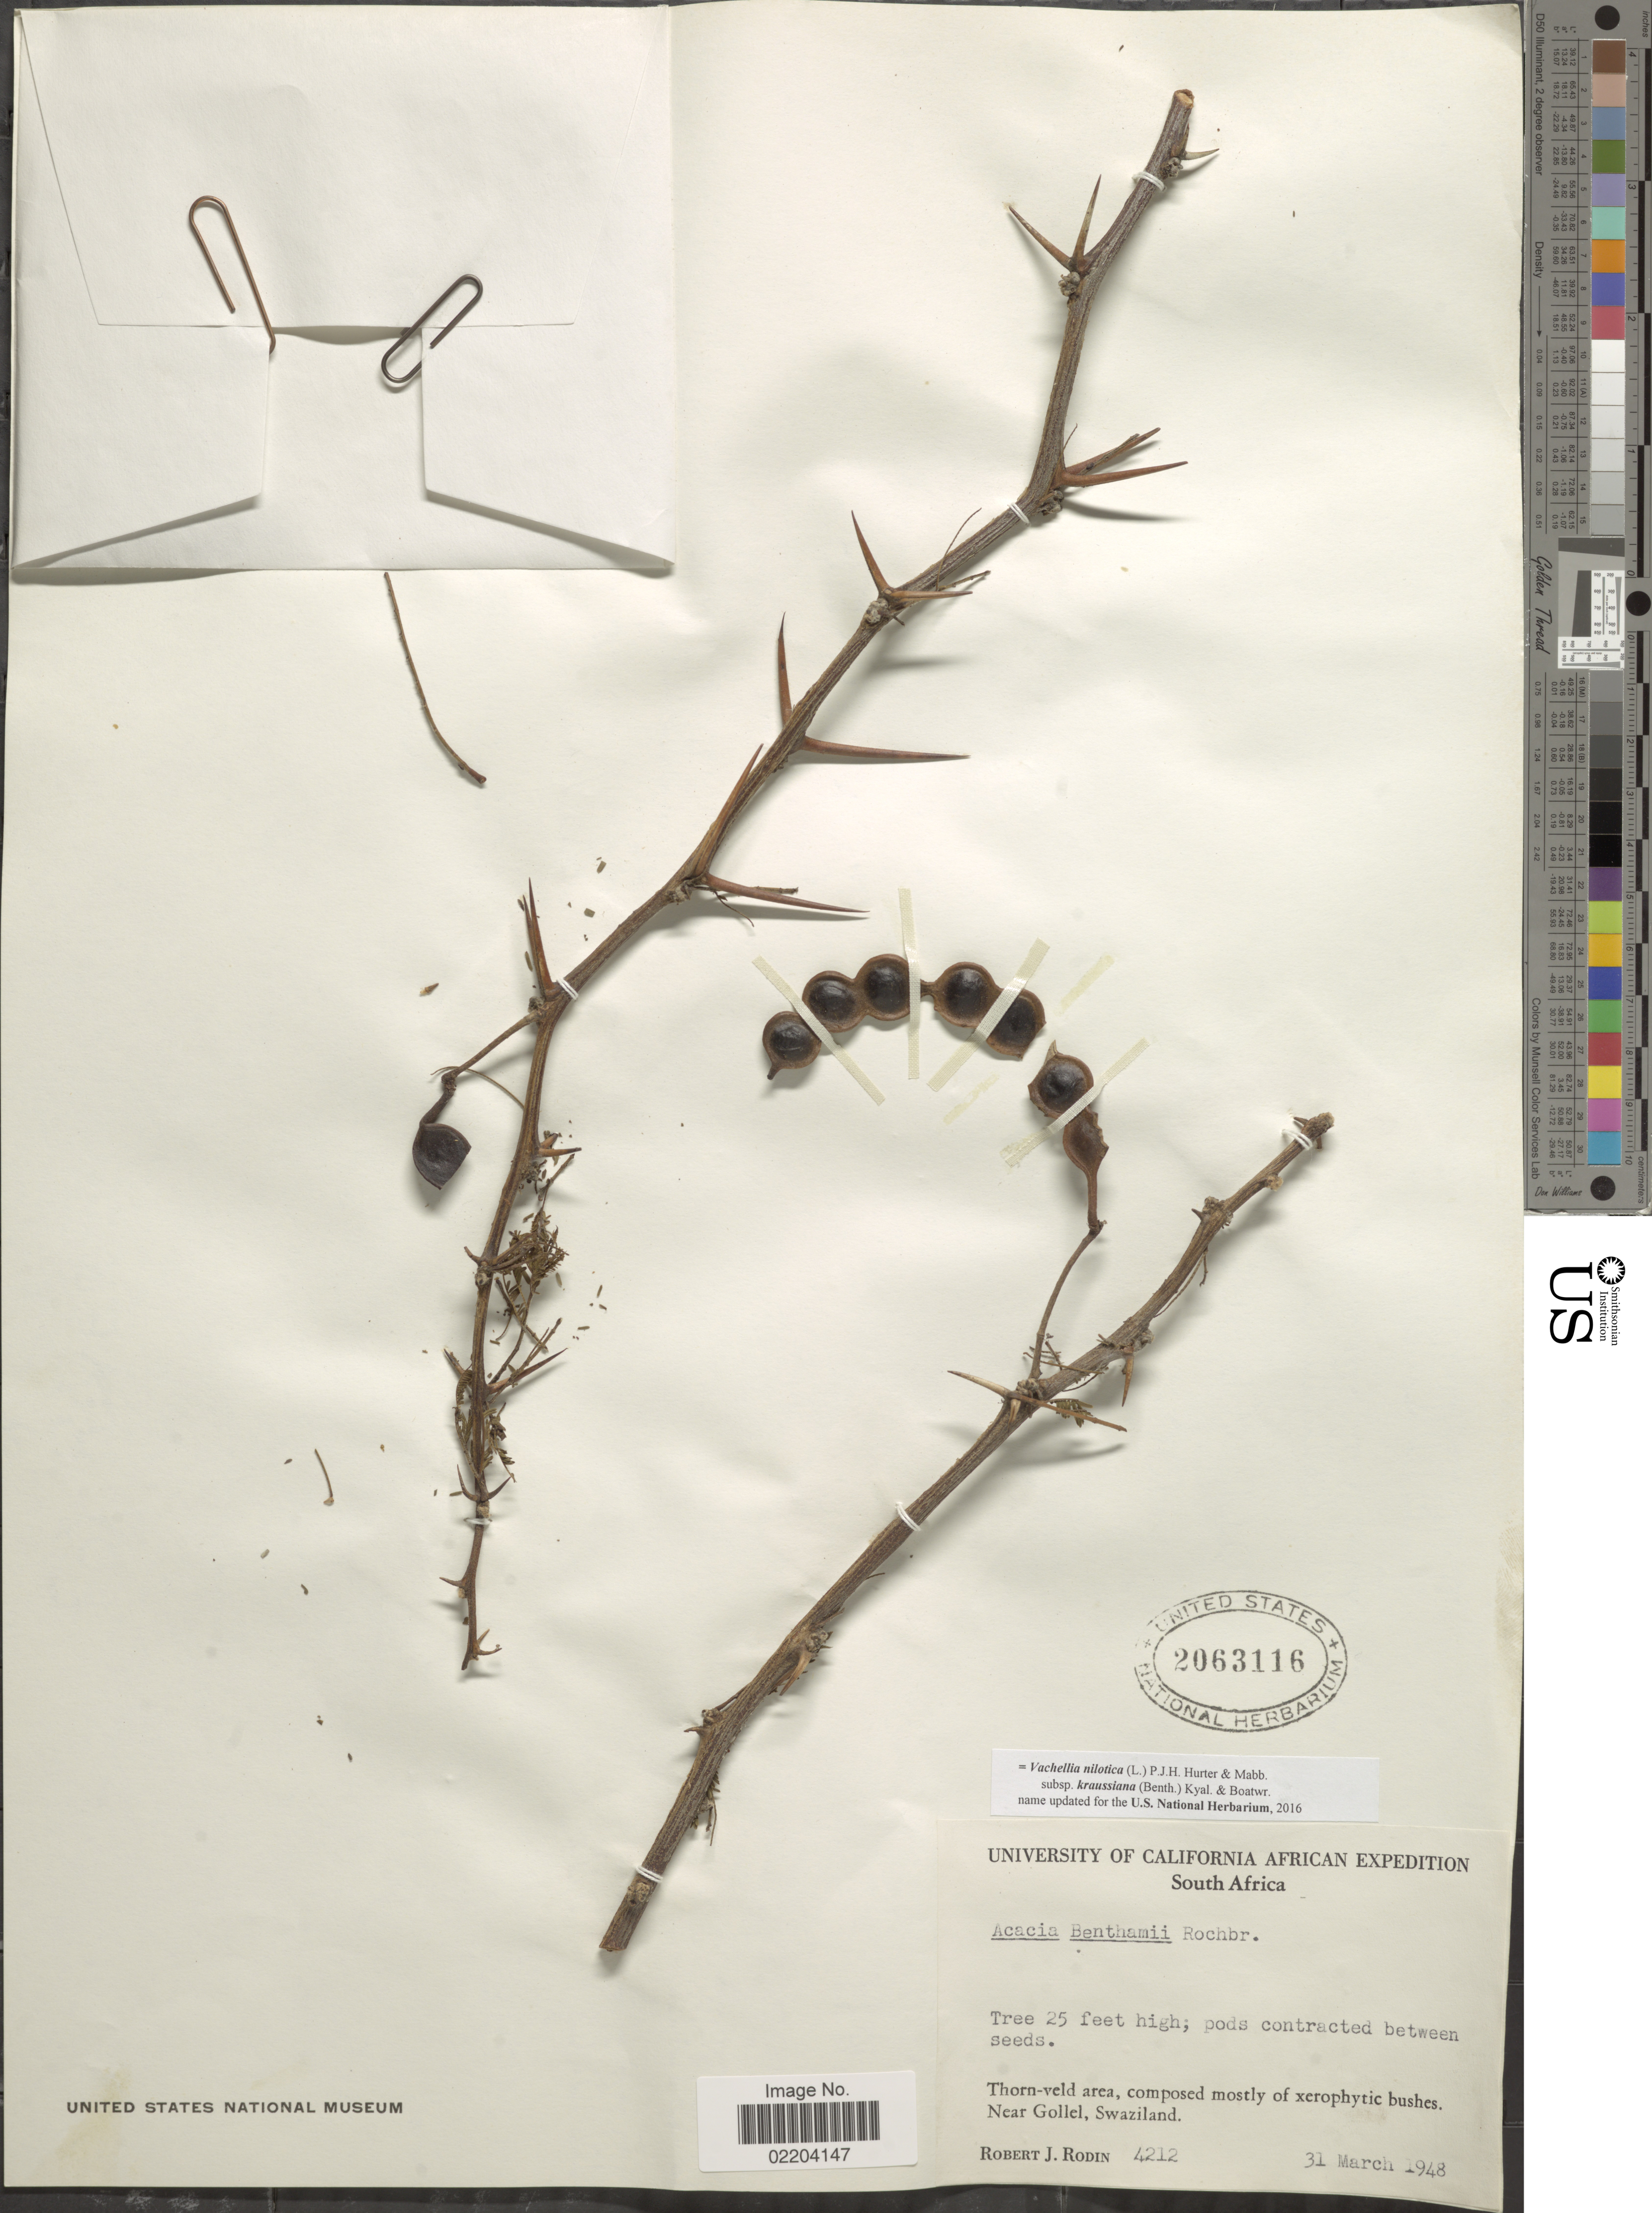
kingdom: Plantae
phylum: Tracheophyta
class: Magnoliopsida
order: Fabales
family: Fabaceae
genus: Vachellia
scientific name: Vachellia nilotica subsp. kraussiana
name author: (Benth.) Kyal. & Boatwr.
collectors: R. J. Rodin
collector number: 4212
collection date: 1948-03-31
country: Eswatini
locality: South Africa, Thorn-veld area, Near Gollel, Swaziland.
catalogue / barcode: US 2063116